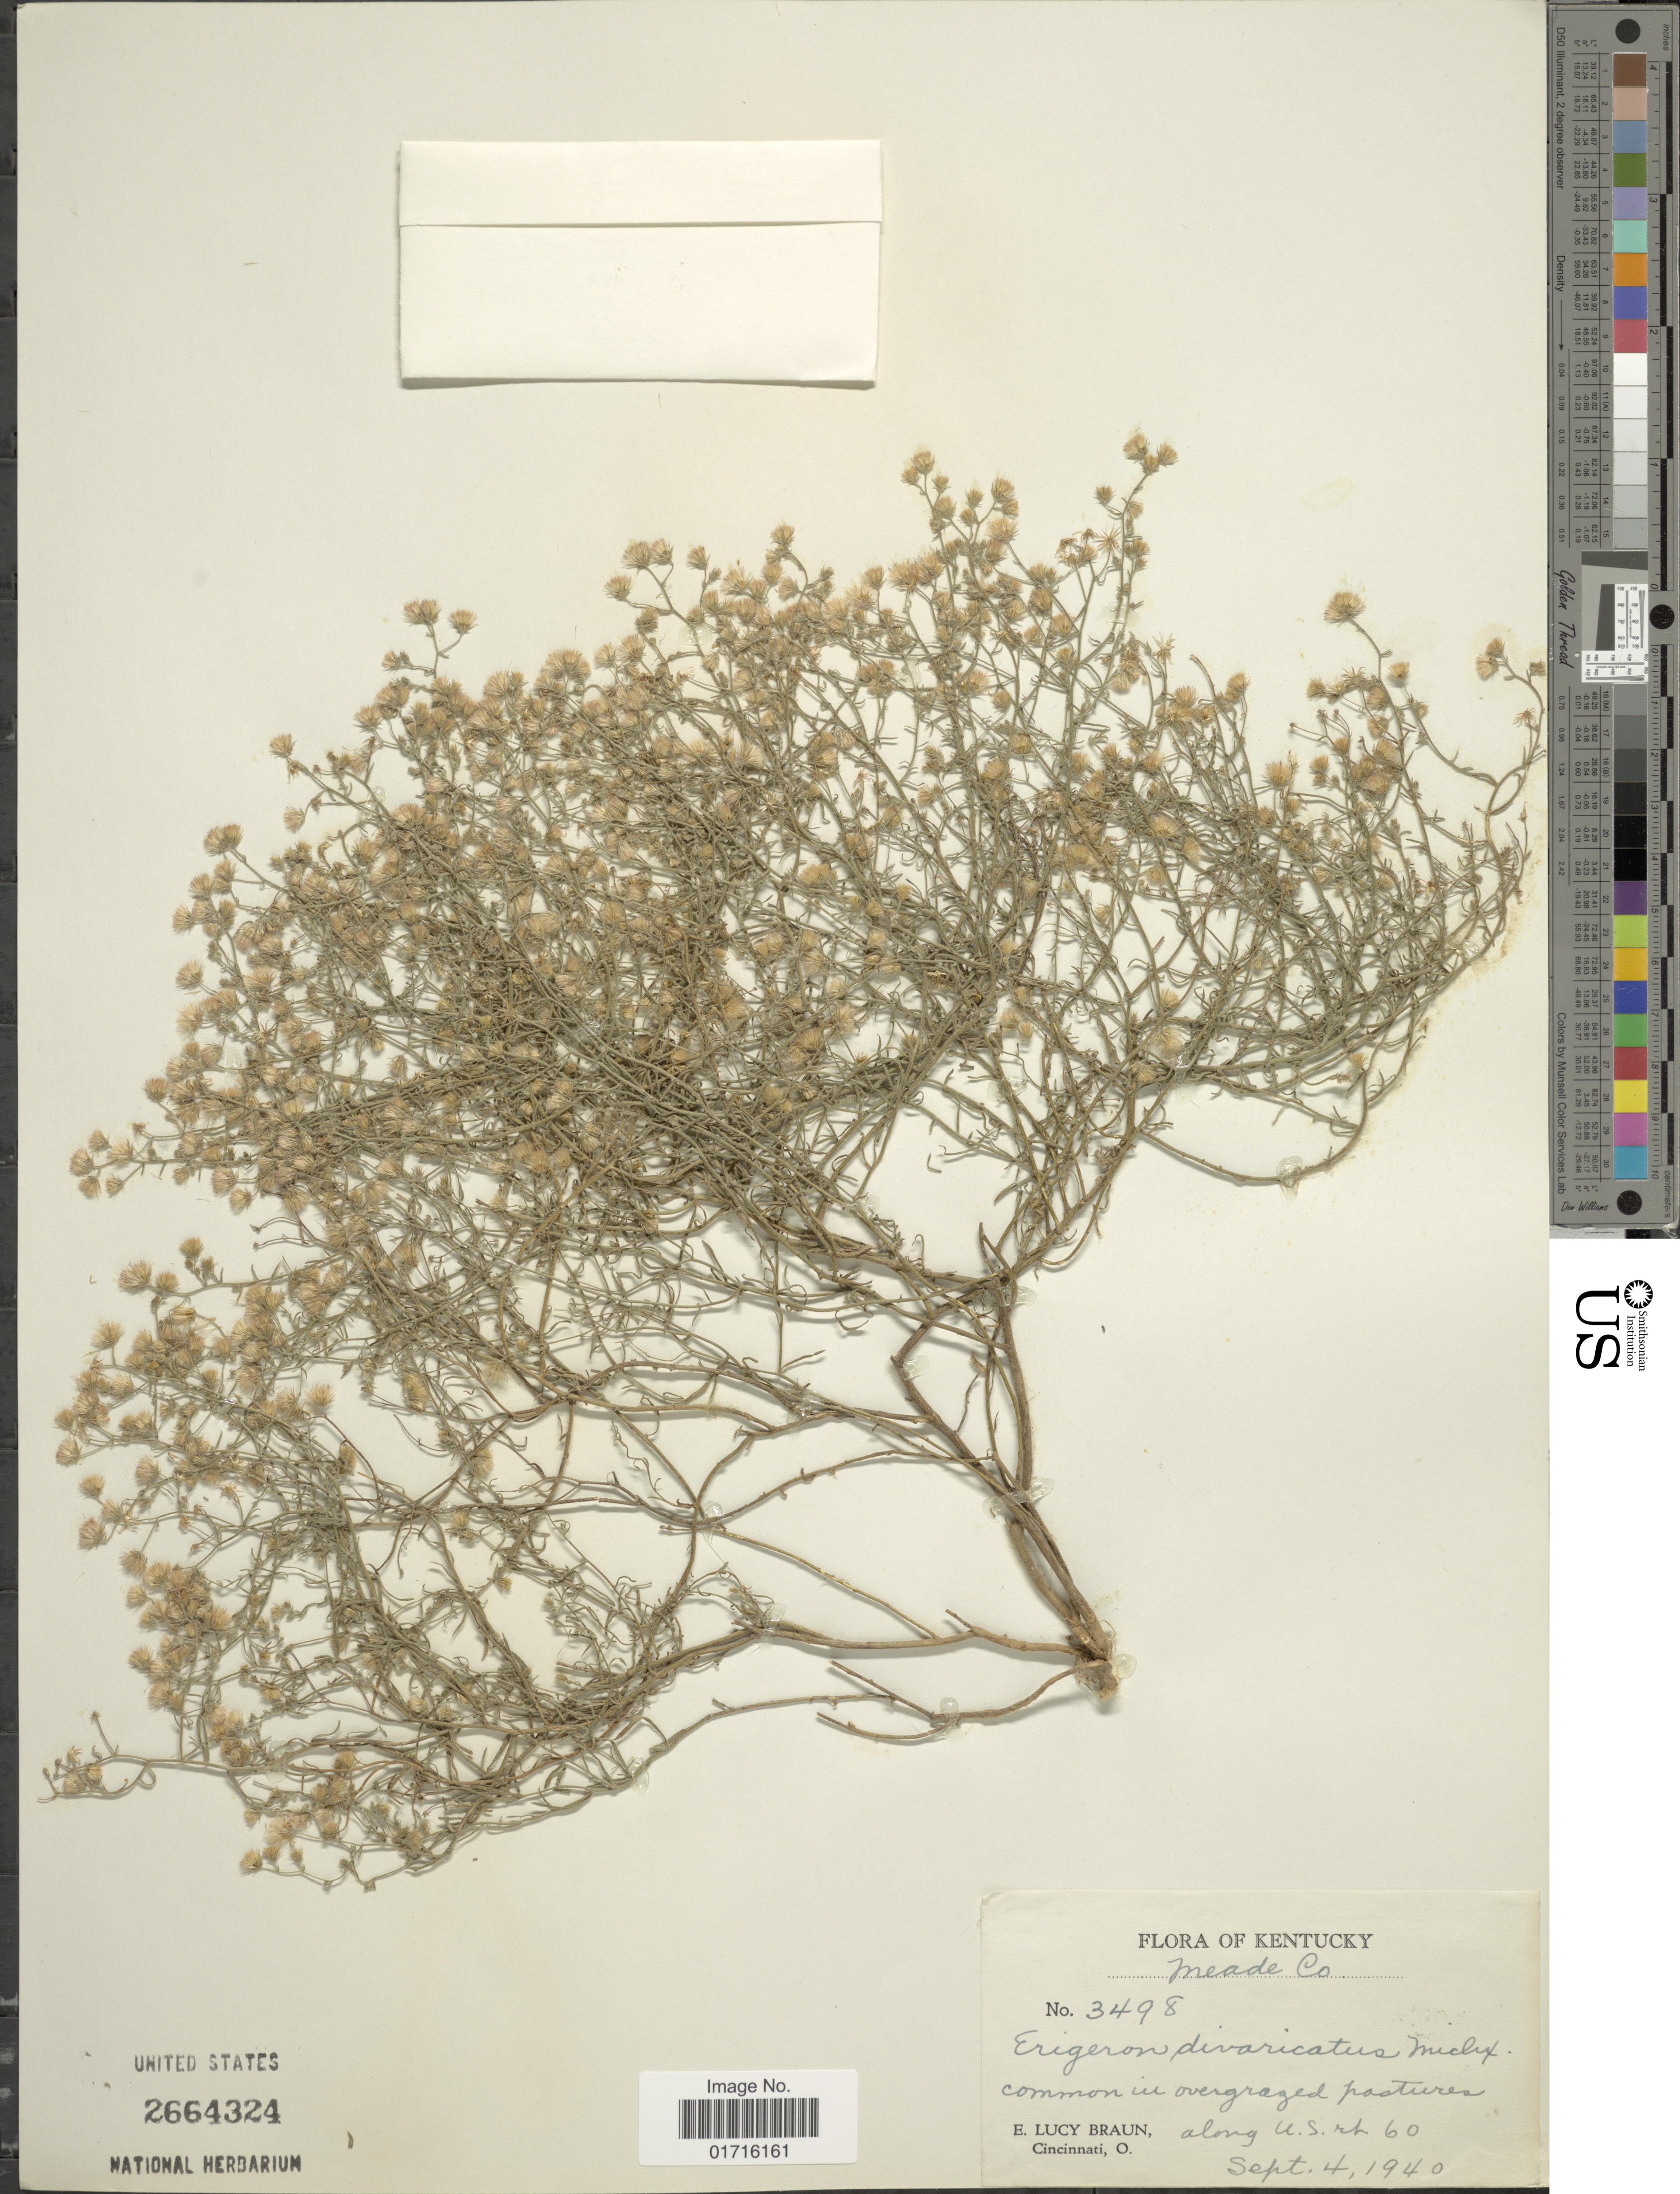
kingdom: Plantae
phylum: Tracheophyta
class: Magnoliopsida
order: Asterales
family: Asteraceae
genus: Conyza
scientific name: Conyza divaricata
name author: Spreng.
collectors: E. L. Braun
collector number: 3498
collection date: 1940-09-04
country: United States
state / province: Kentucky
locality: Meade Co. Along U.S. rt 60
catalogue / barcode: US 2664324